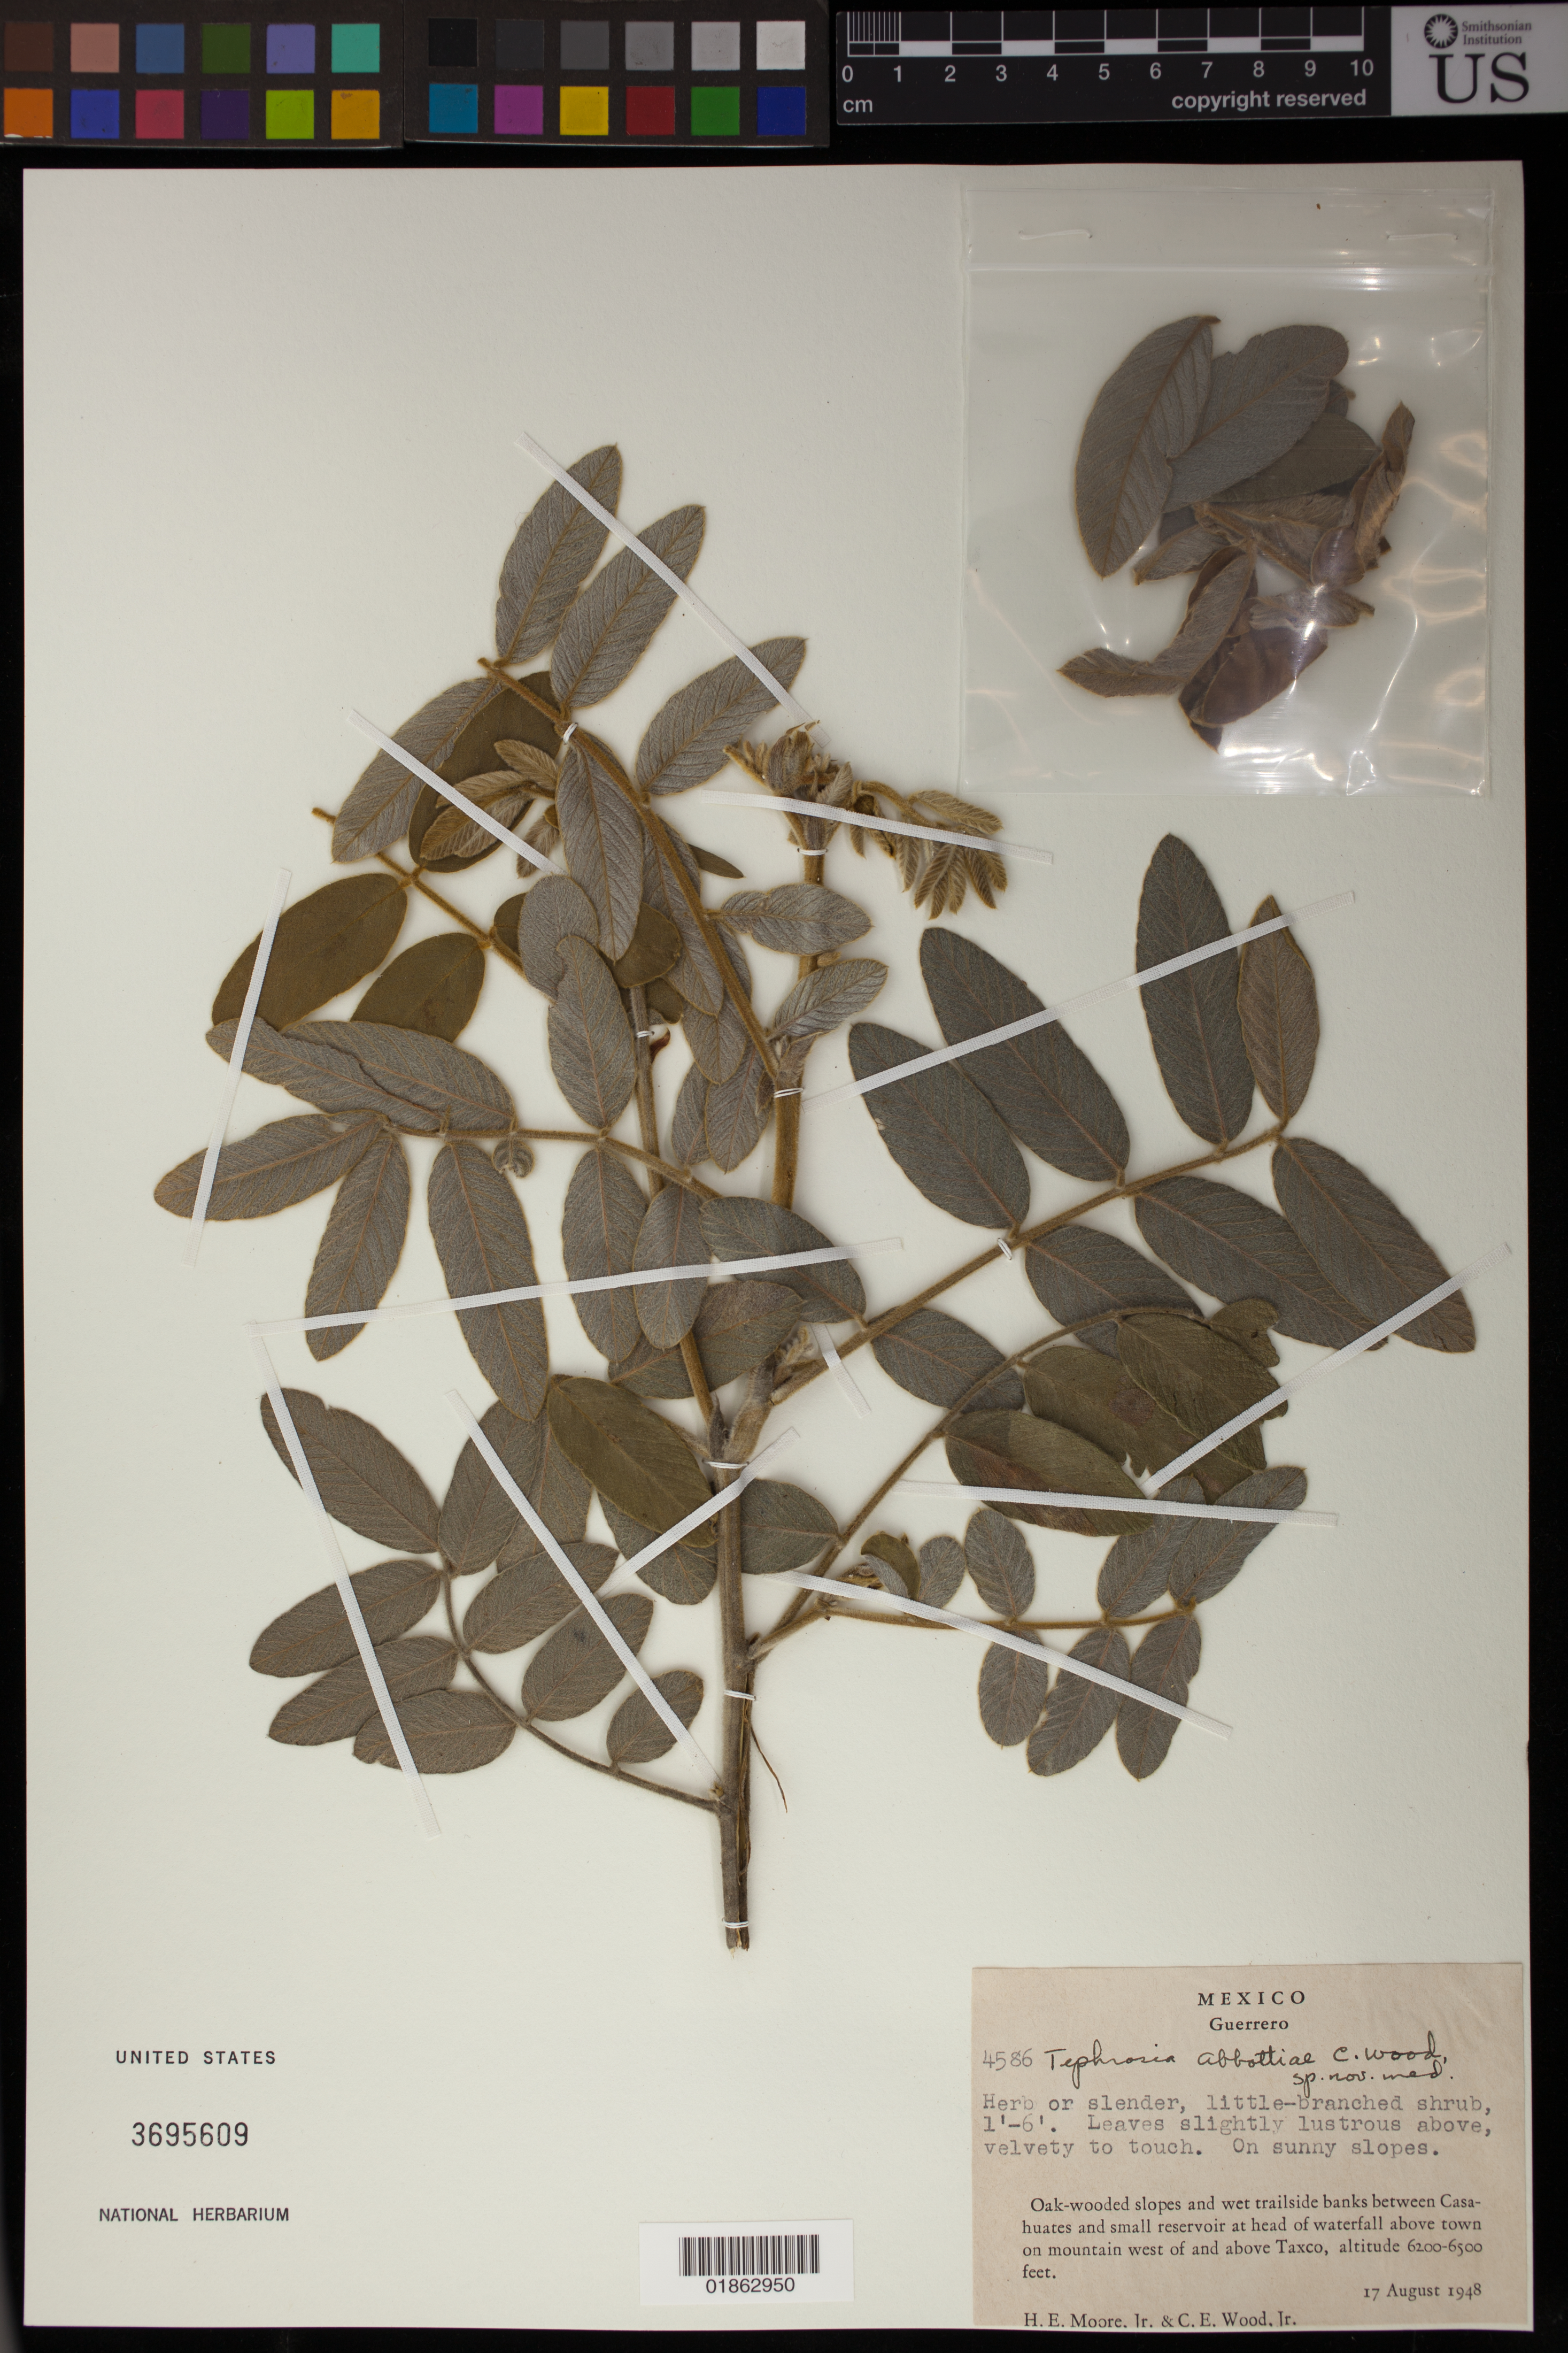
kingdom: Plantae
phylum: Tracheophyta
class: Magnoliopsida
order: Fabales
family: Fabaceae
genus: Tephrosia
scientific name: Tephrosia abbottiae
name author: C.E. Wood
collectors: H. E. Moore & C. Wood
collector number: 4586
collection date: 1948-08-17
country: Mexico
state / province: Guerrero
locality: Mexico, between Casahuates and small reservoir at head of waterfall above town on mountain west of and above Taxco.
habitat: Oak-wooded slopes and wet trailside banks. On sunny slopes.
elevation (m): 1890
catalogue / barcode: US 3695609